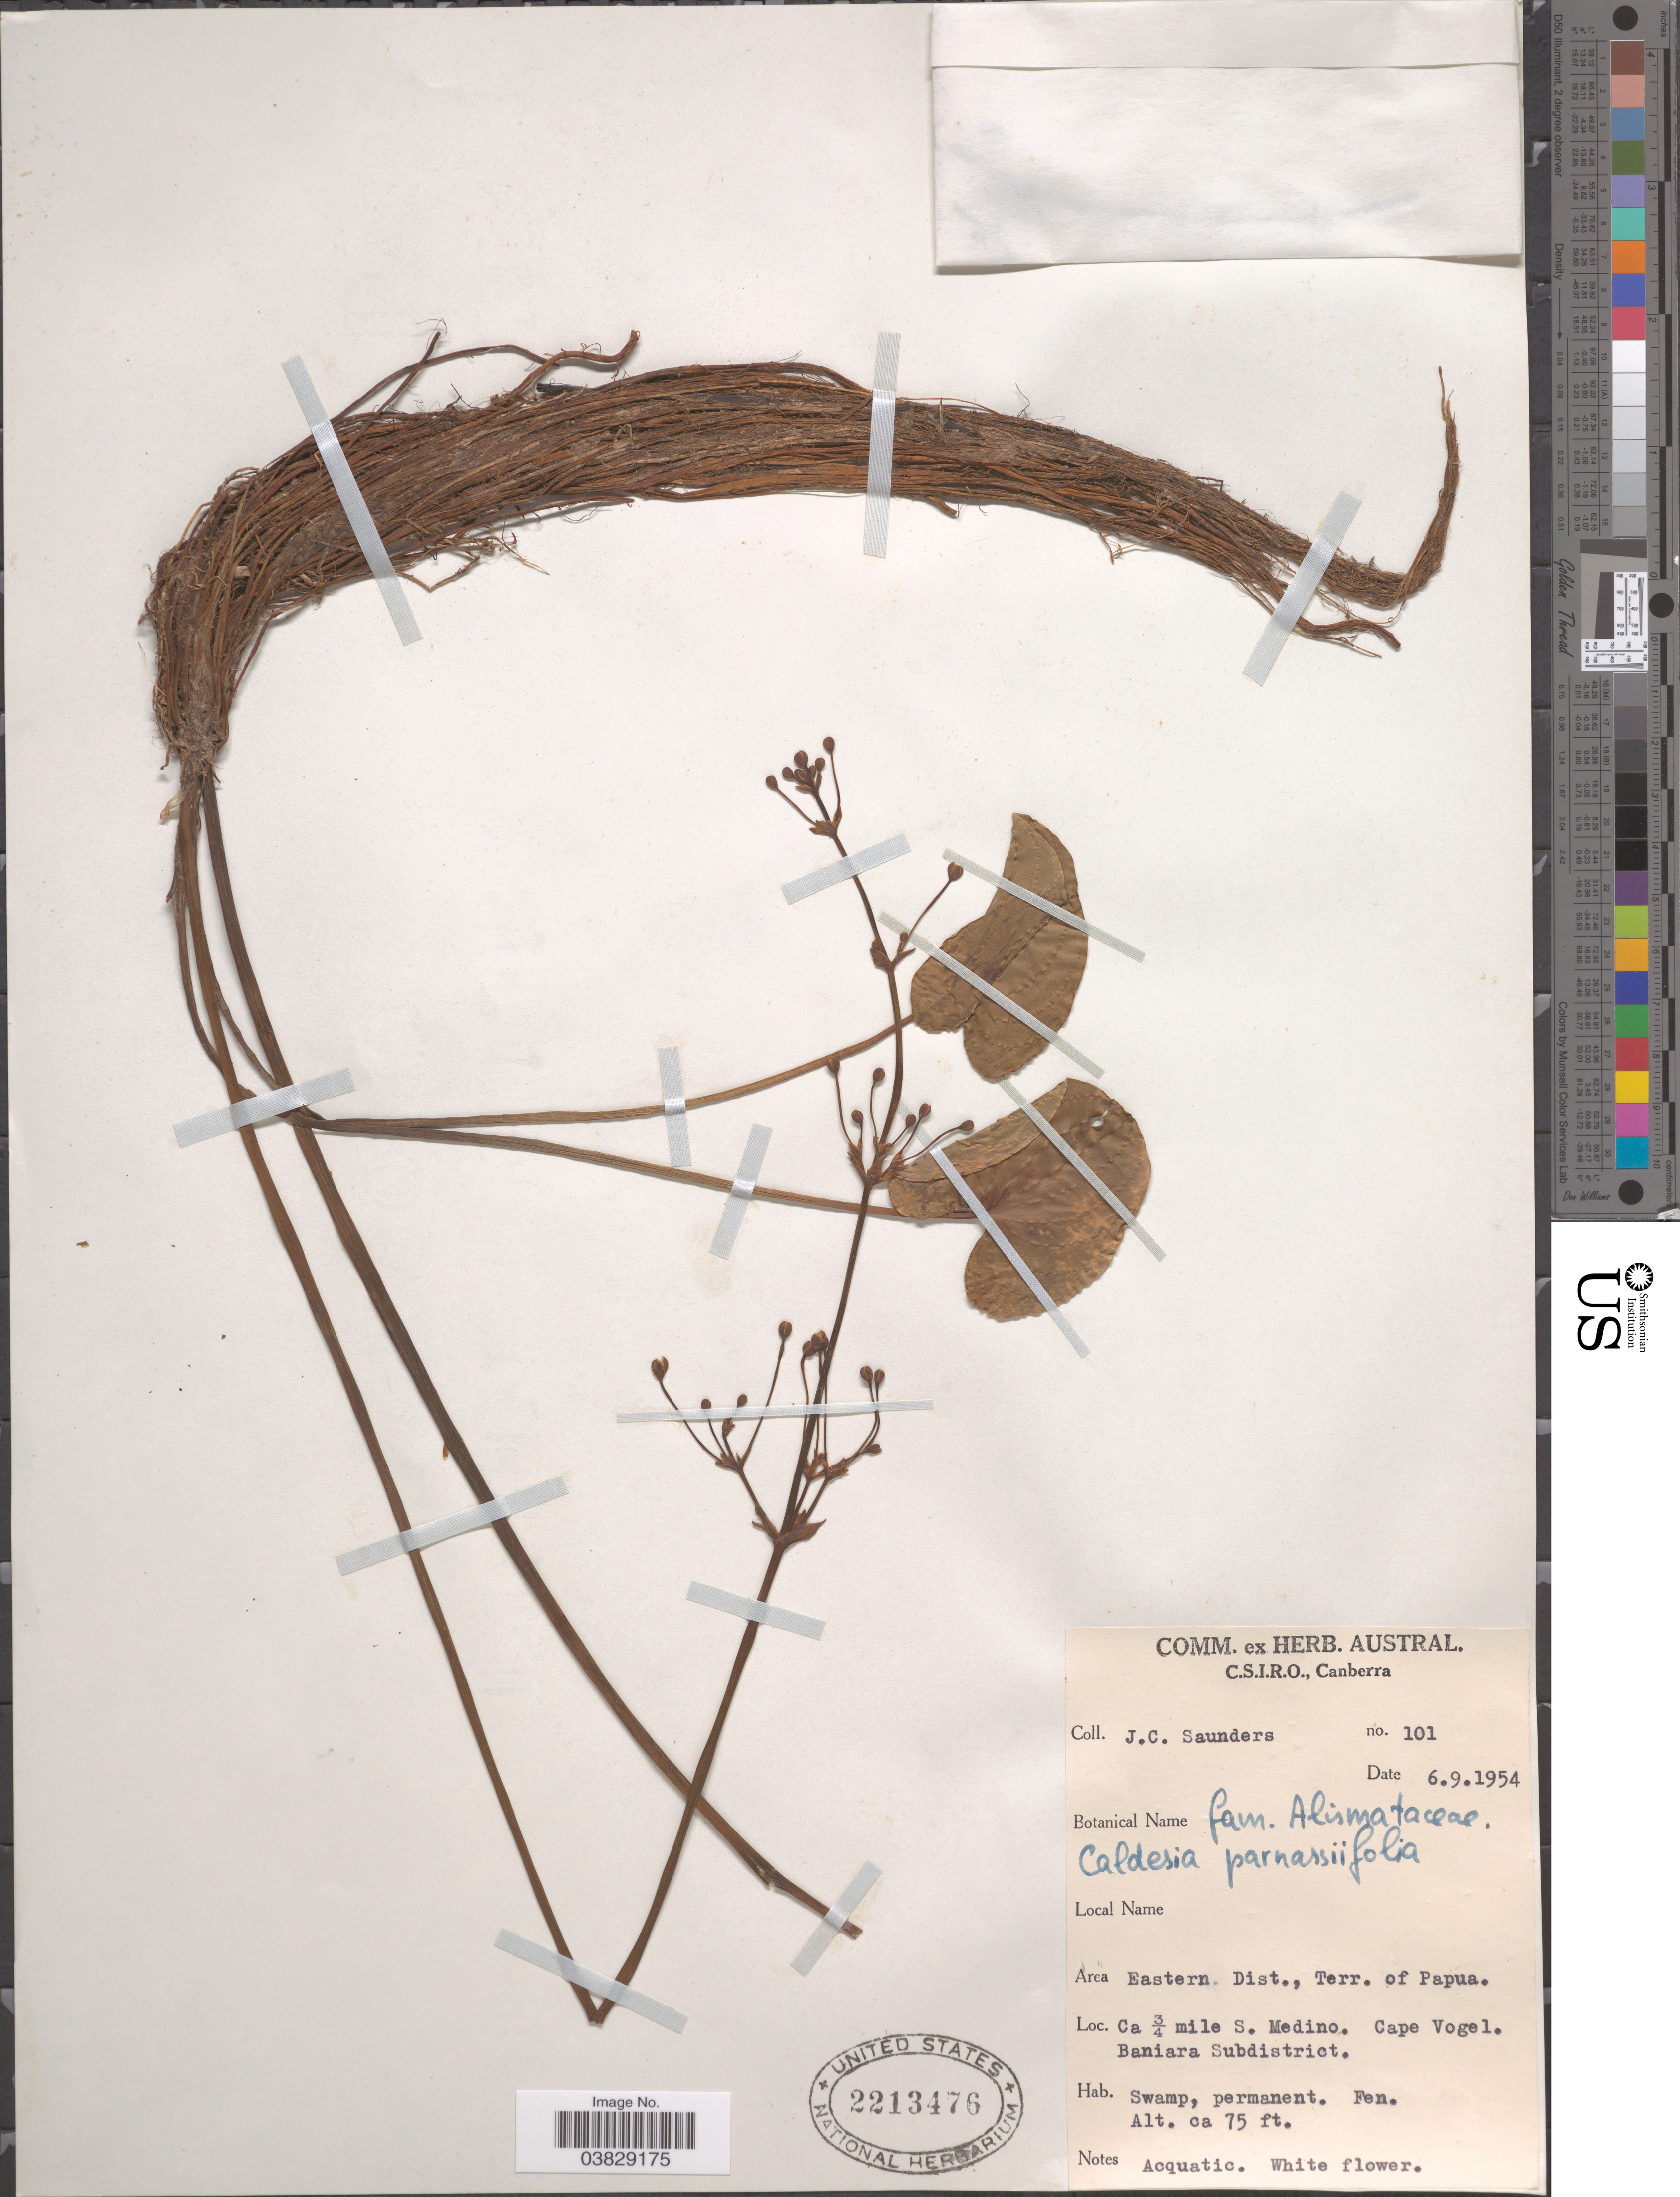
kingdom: Plantae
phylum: Tracheophyta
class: Liliopsida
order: Alismatales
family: Alismataceae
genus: Caldesia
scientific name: Caldesia parnassifolia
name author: (L.) Parl.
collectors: J. C. Saunders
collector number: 101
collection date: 1954-09-06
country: Papua New Guinea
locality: Area Eastern Dist., Terr. of Papua. Ca. ¾mile S. Medino. Cape Vogel. Baniara Subdistrict.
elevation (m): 23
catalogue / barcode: US 2213476